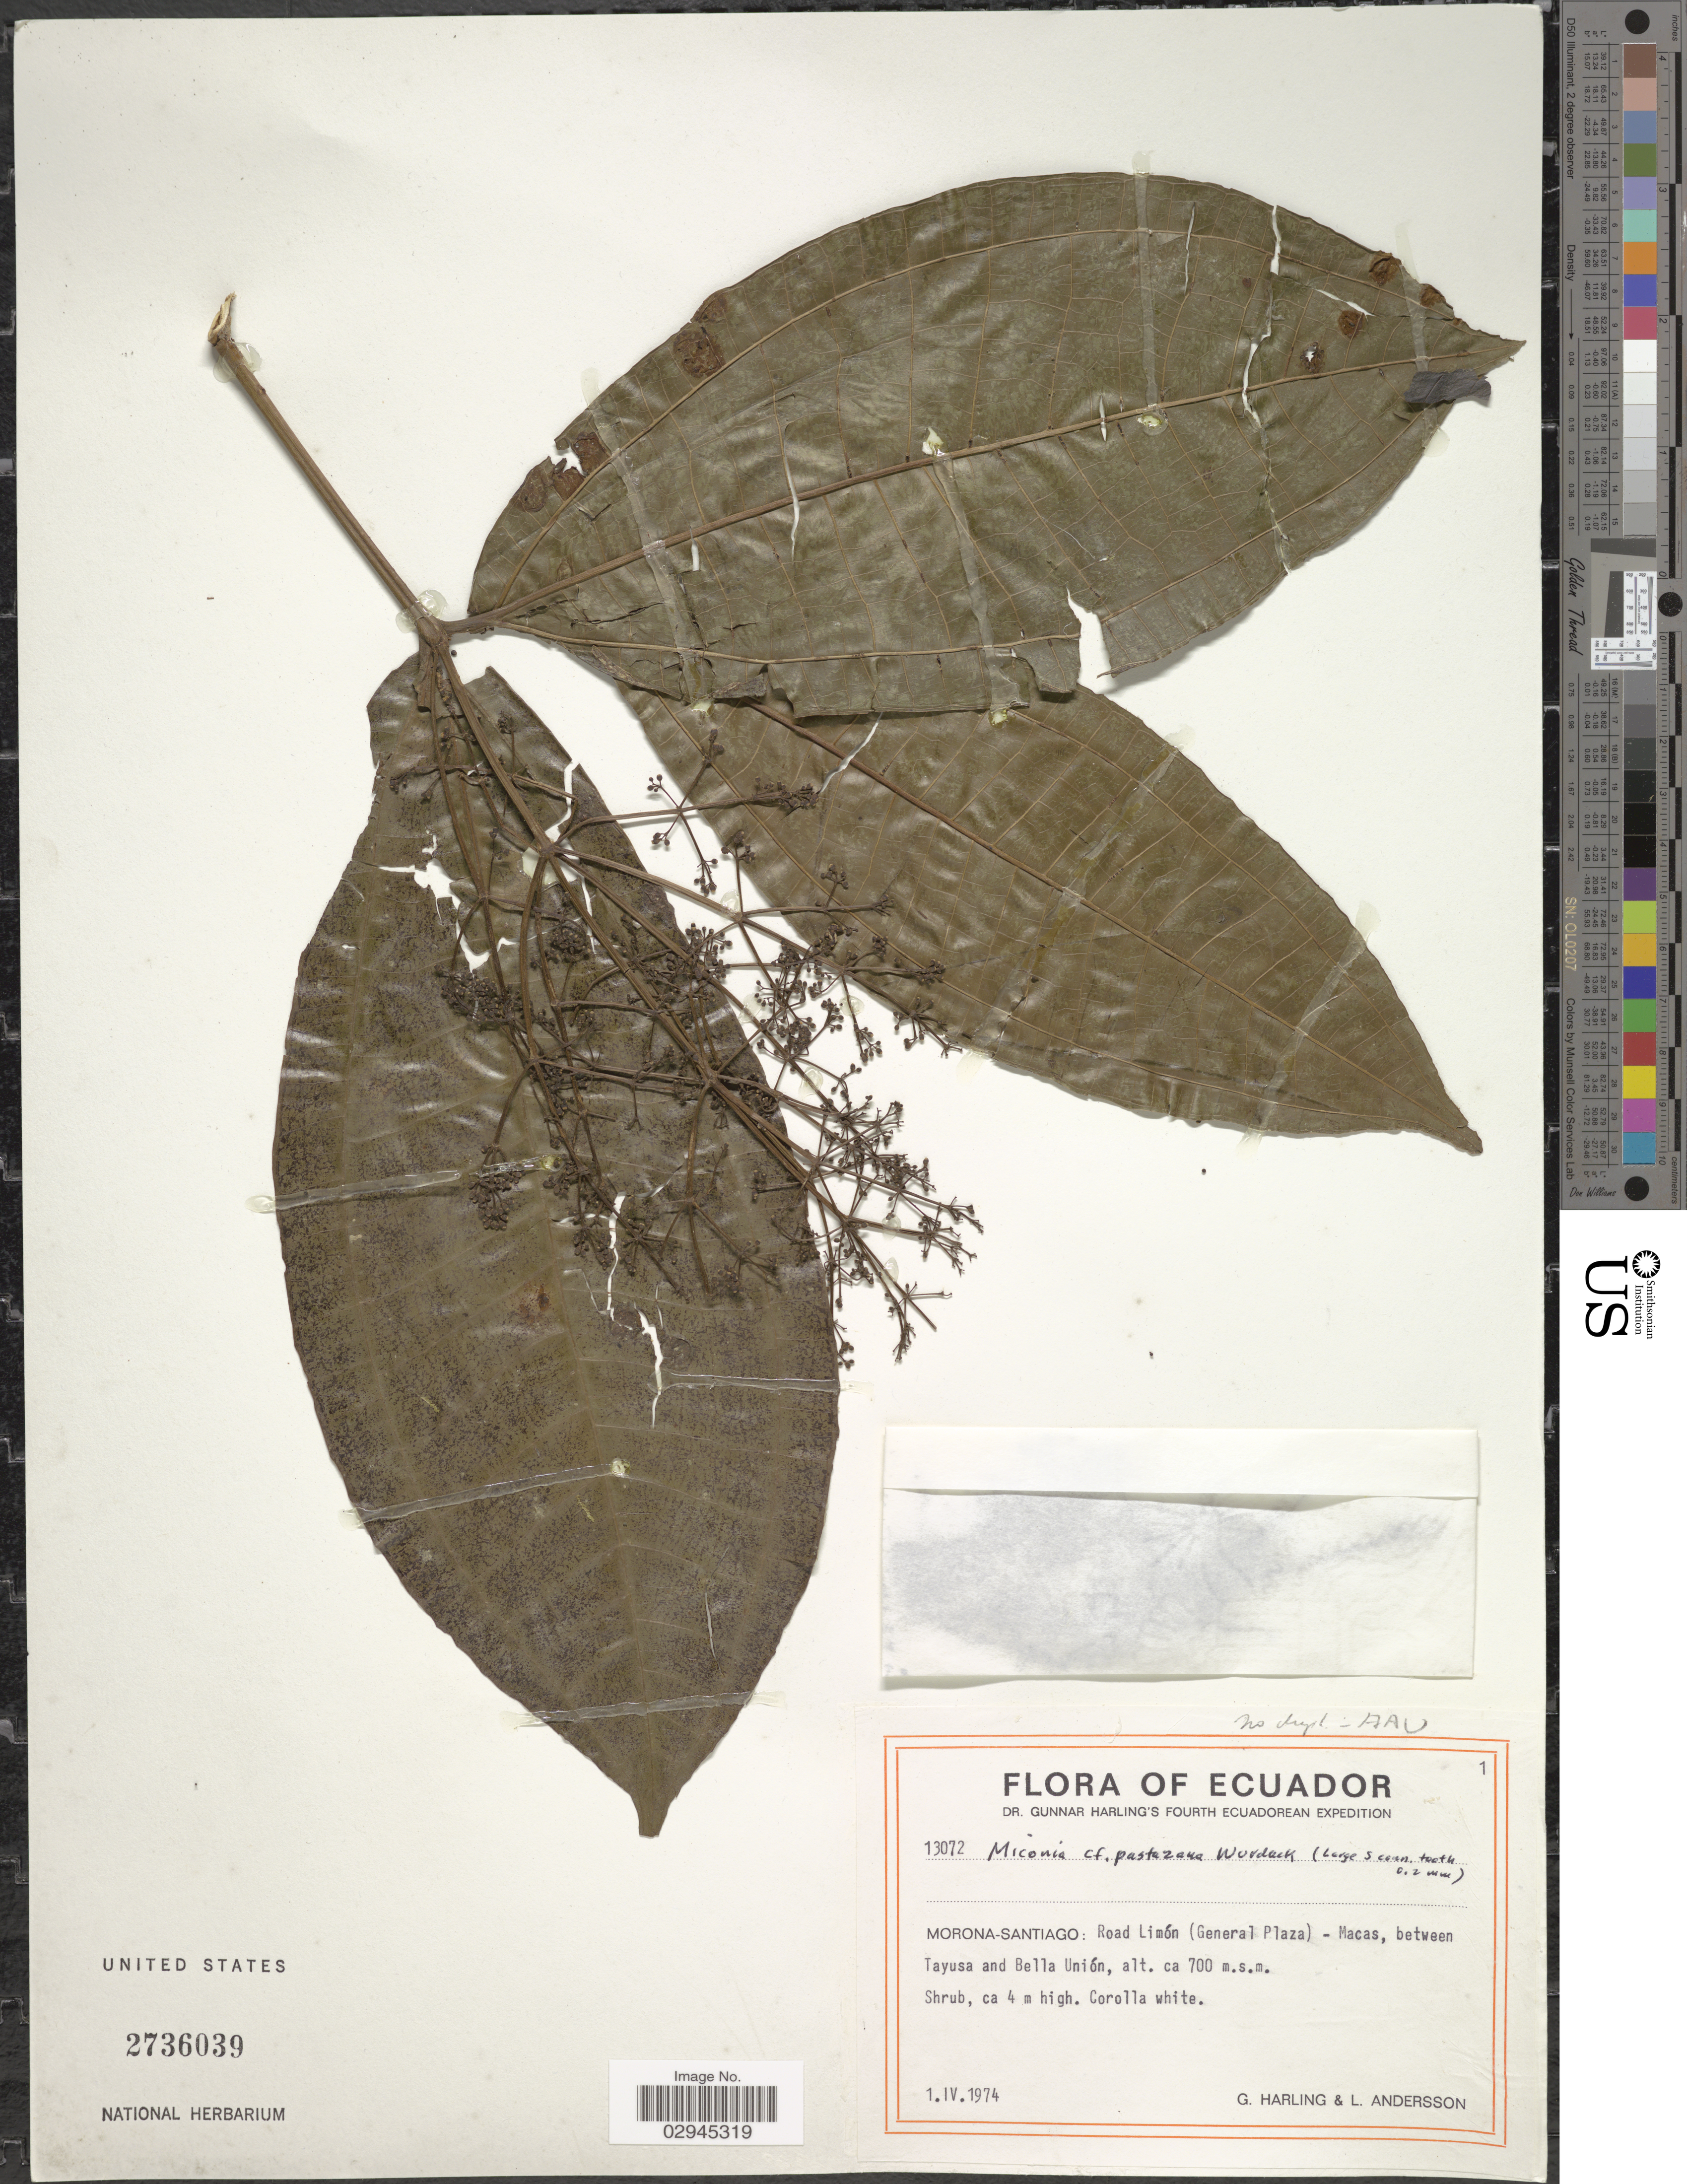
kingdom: Plantae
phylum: Tracheophyta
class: Magnoliopsida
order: Myrtales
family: Melastomataceae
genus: Miconia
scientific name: Miconia sp.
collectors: G. Harling & L. Andersson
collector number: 13072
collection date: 1974-04-01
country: Ecuador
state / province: Morona-Santiago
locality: Road Limón (General Plaza) - Macas, between Tayusa and Bella Unión.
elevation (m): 700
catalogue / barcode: US 2736039